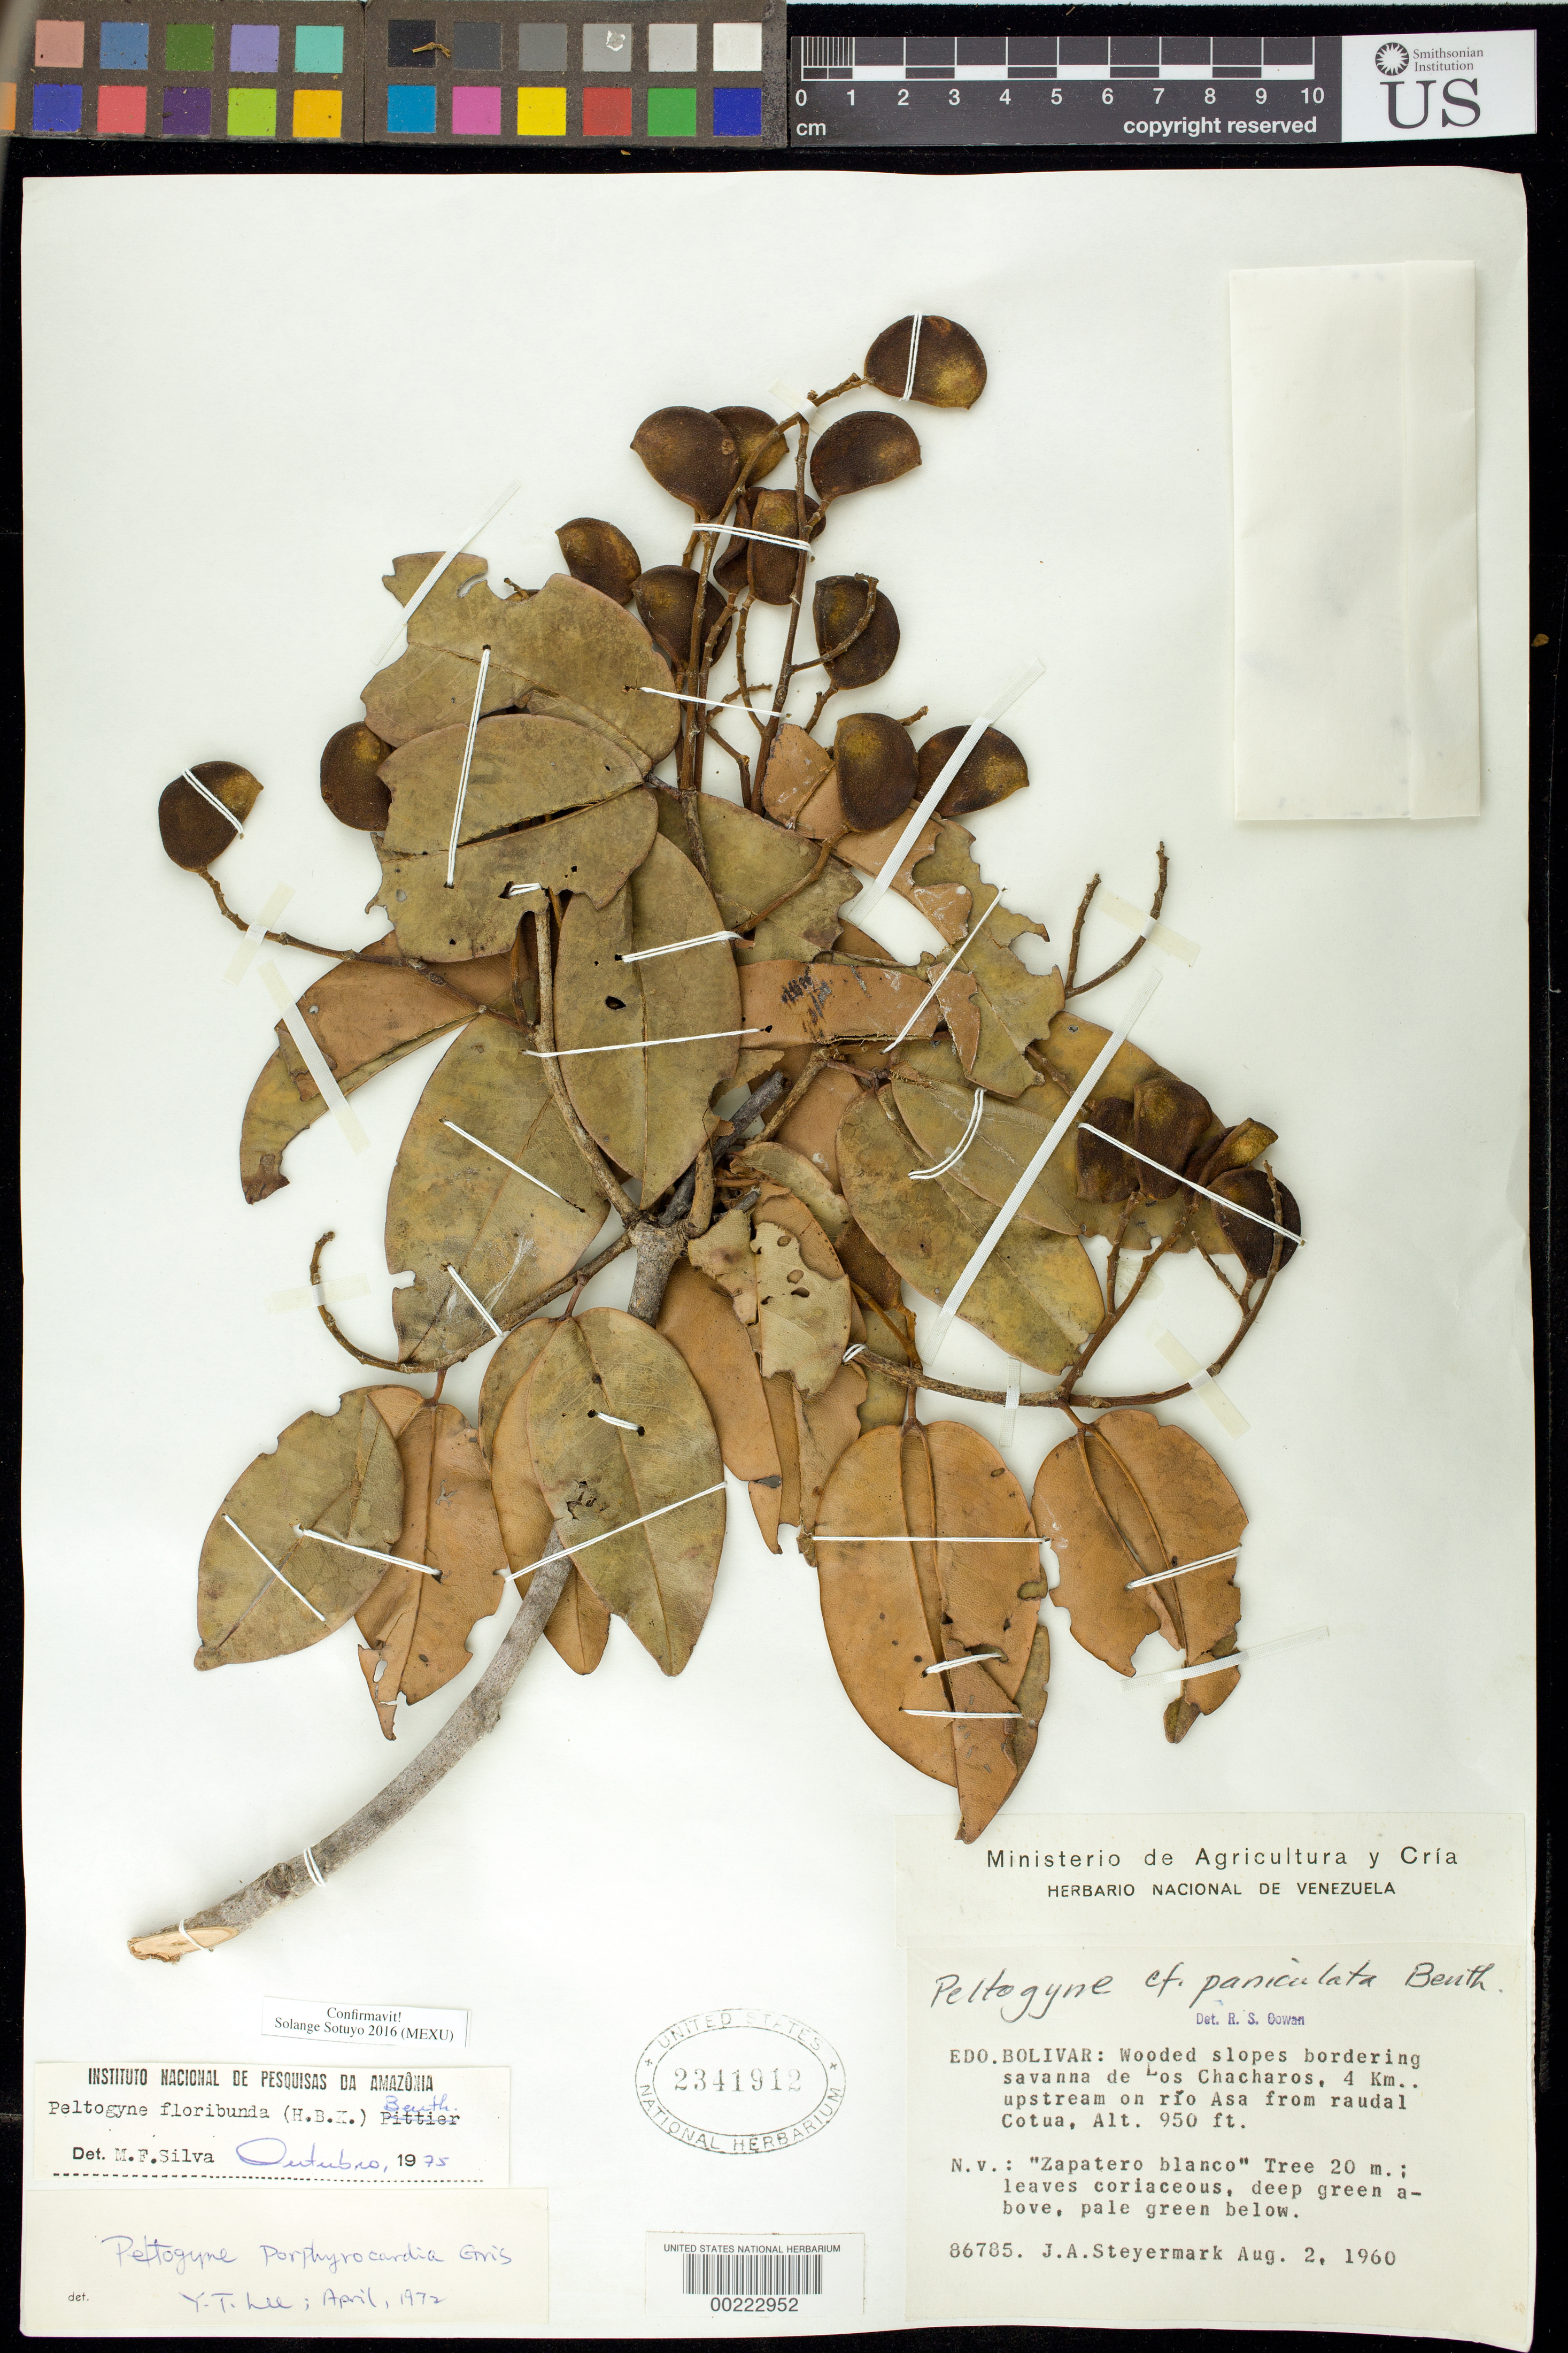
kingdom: Plantae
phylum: Tracheophyta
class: Magnoliopsida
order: Fabales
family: Fabaceae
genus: Peltogyne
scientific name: Peltogyne floribunda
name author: (Kunth) Pittier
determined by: Sotuyo, Solange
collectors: J. Steyermark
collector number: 86785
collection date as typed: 02 Aug 1960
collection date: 1960-08-02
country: Venezuela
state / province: Bolivar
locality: Bordering the savanna de los chacharos, 4 km upstream on ria asa from cotua rapids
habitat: Wooded slopes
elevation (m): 200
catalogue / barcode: US 2341912